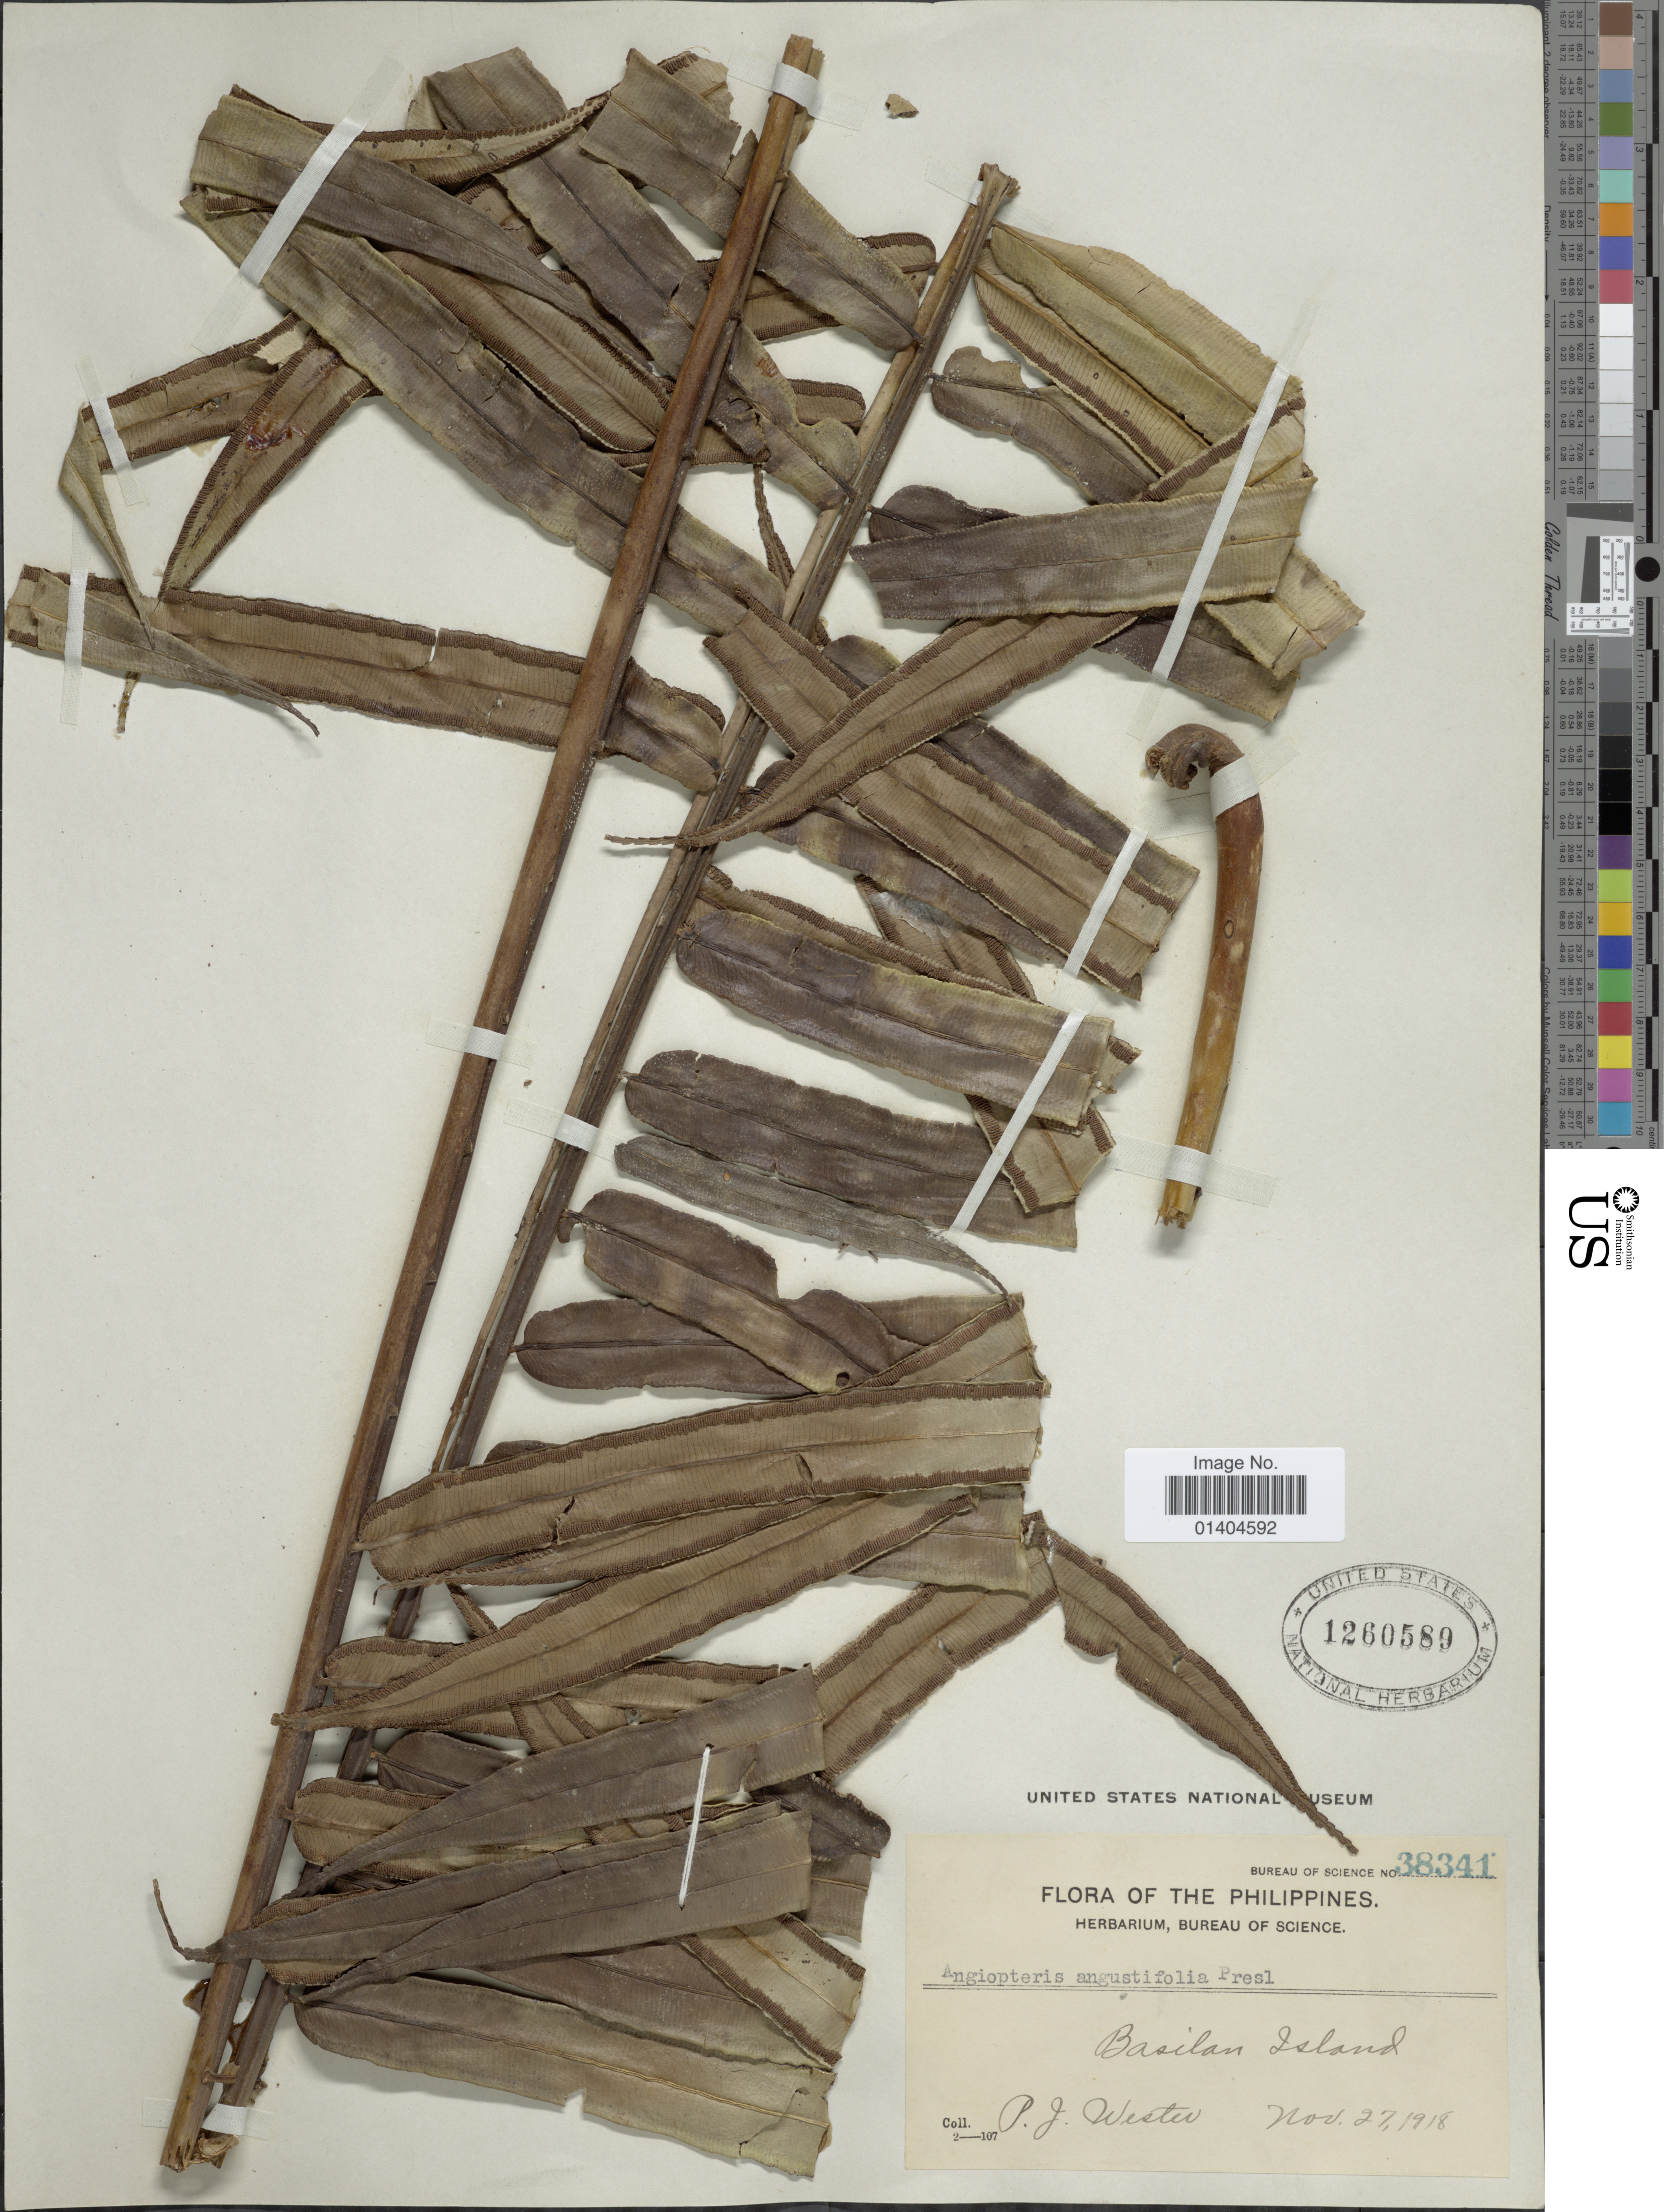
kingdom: Plantae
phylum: Tracheophyta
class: Polypodiopsida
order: Marattiales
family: Marattiaceae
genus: Angiopteris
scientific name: Angiopteris angustifolia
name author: C. Presl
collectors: P. J. Wester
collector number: Bureau of Science 38341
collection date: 1918-11-27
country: Philippines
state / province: Muslim Mindanao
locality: Basilan Island.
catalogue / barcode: US 1260589